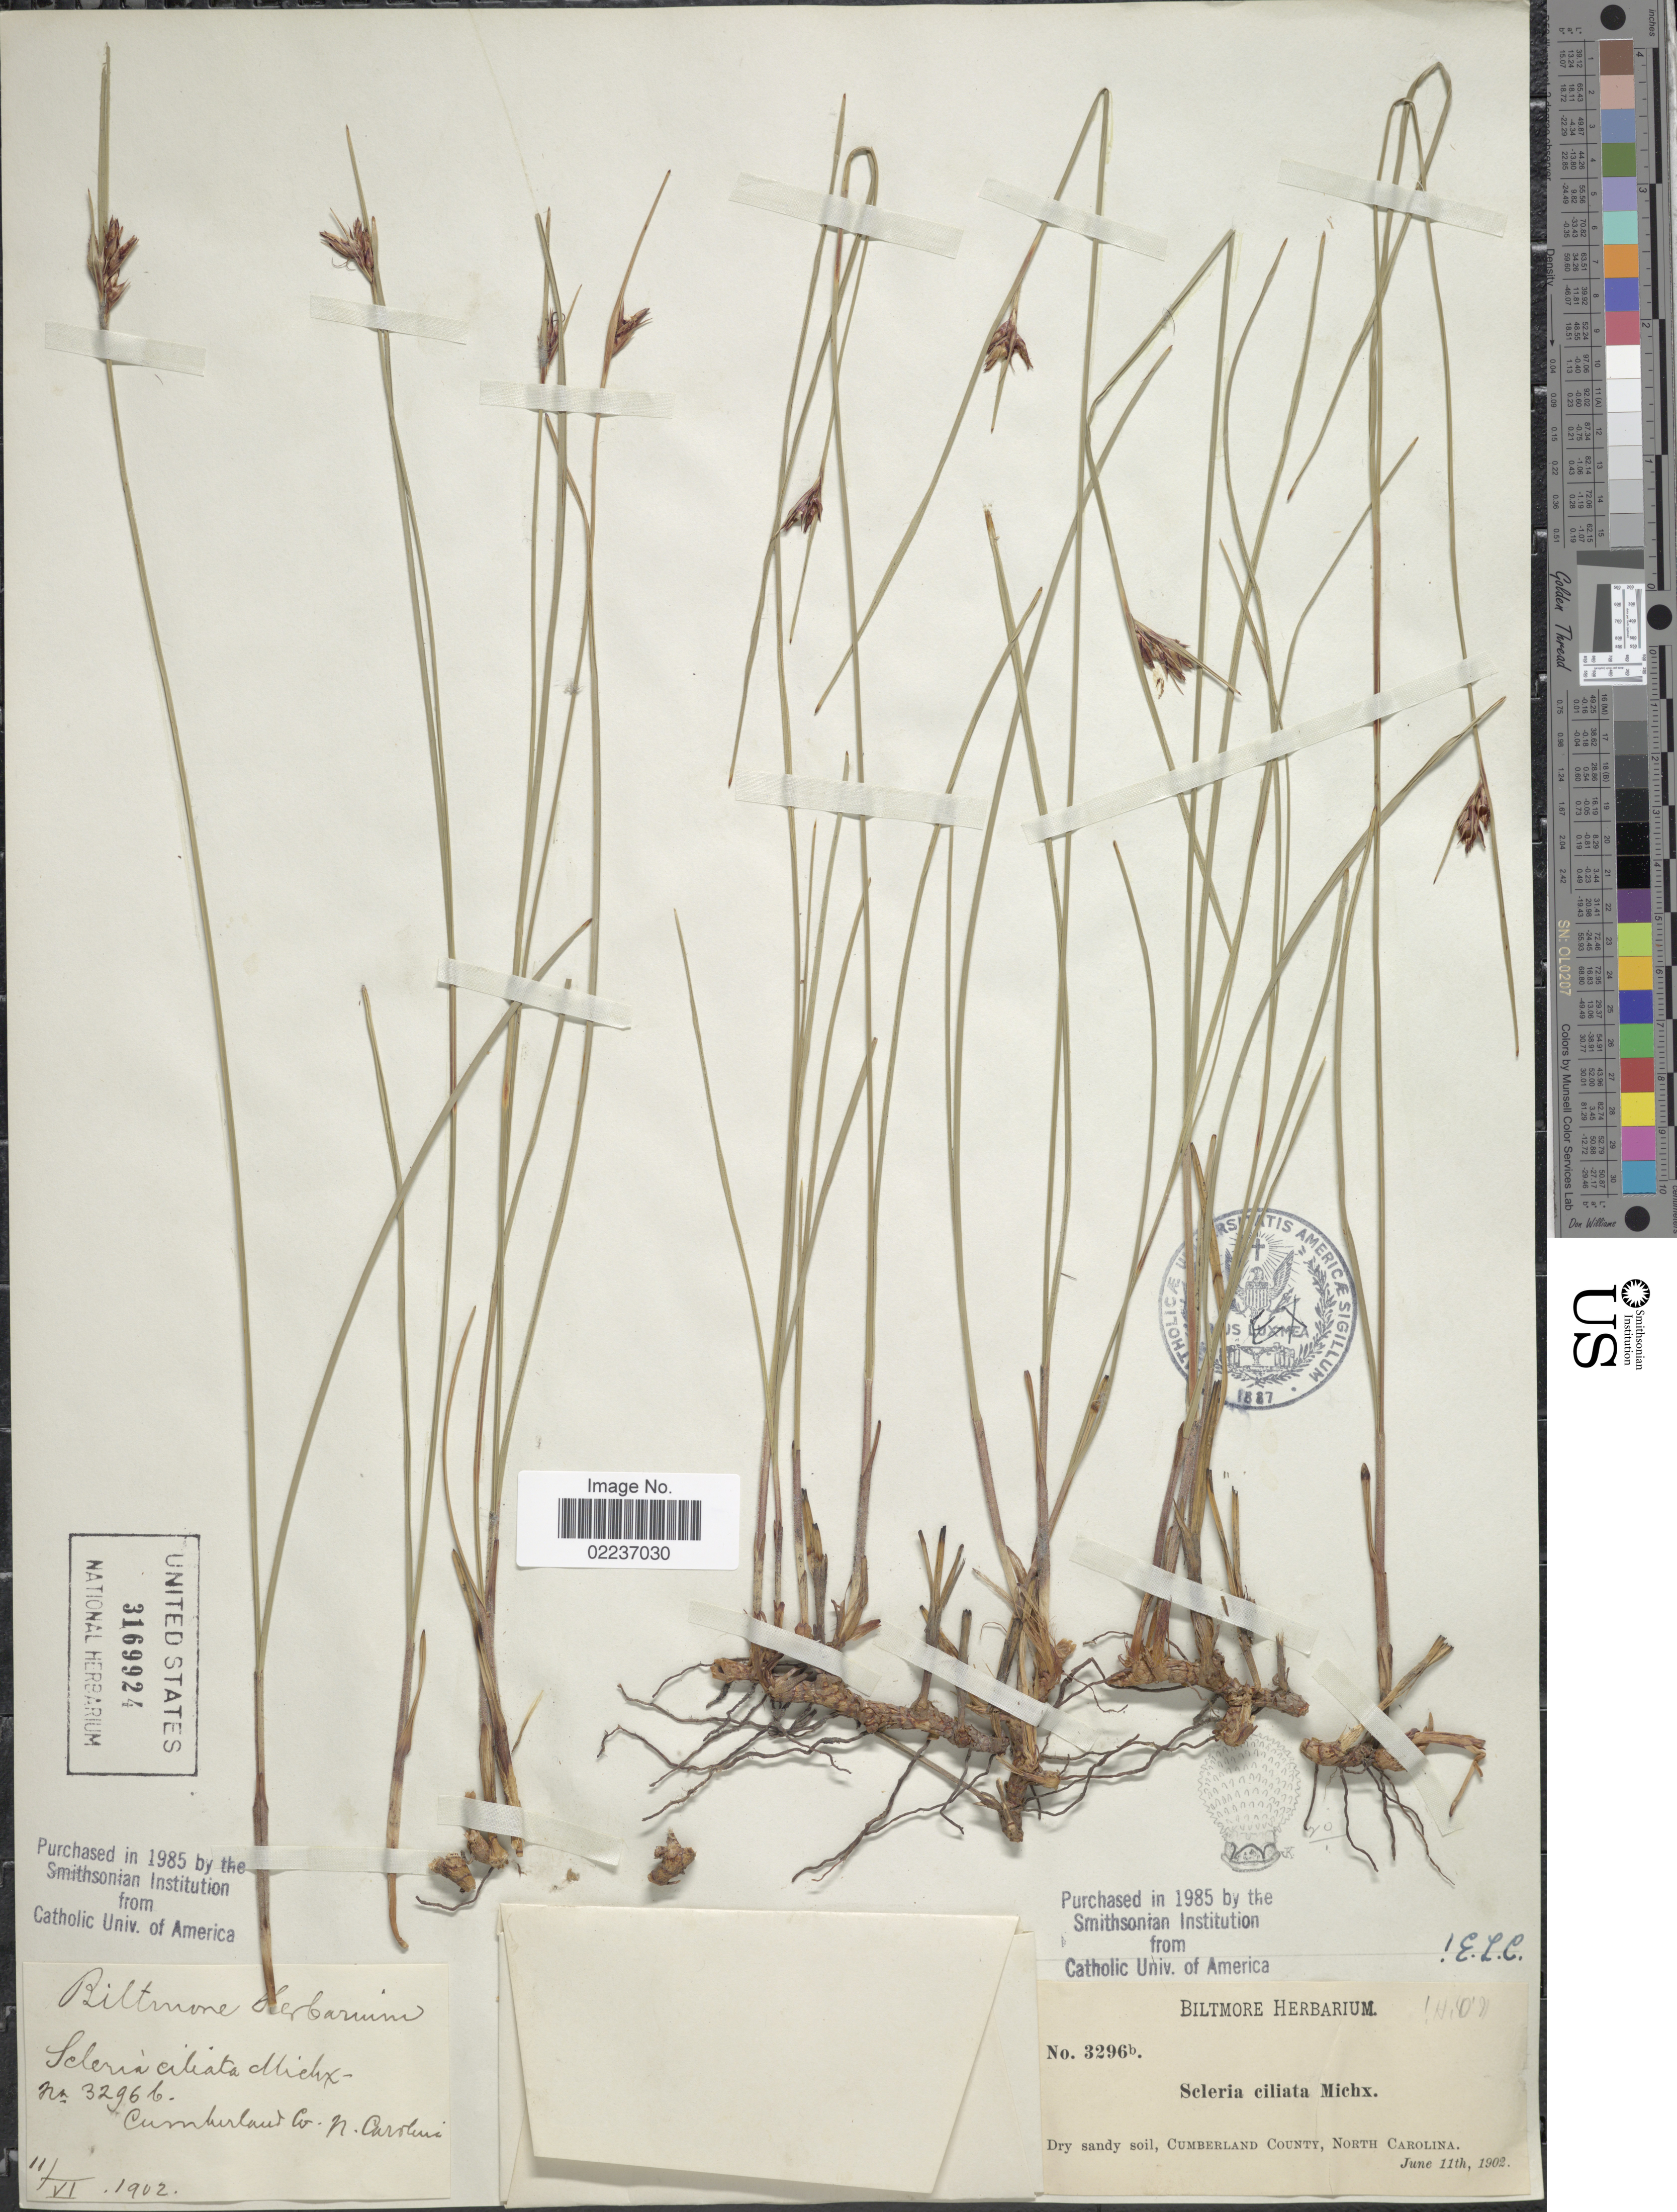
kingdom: Plantae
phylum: Tracheophyta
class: Liliopsida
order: Poales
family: Cyperaceae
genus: Scleria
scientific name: Scleria ciliata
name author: Michx.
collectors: ex herb. Biltmore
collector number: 3296b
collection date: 1902-06-11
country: United States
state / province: North Carolina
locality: Dry sandy soil, Cumberland County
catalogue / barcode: US 3169924